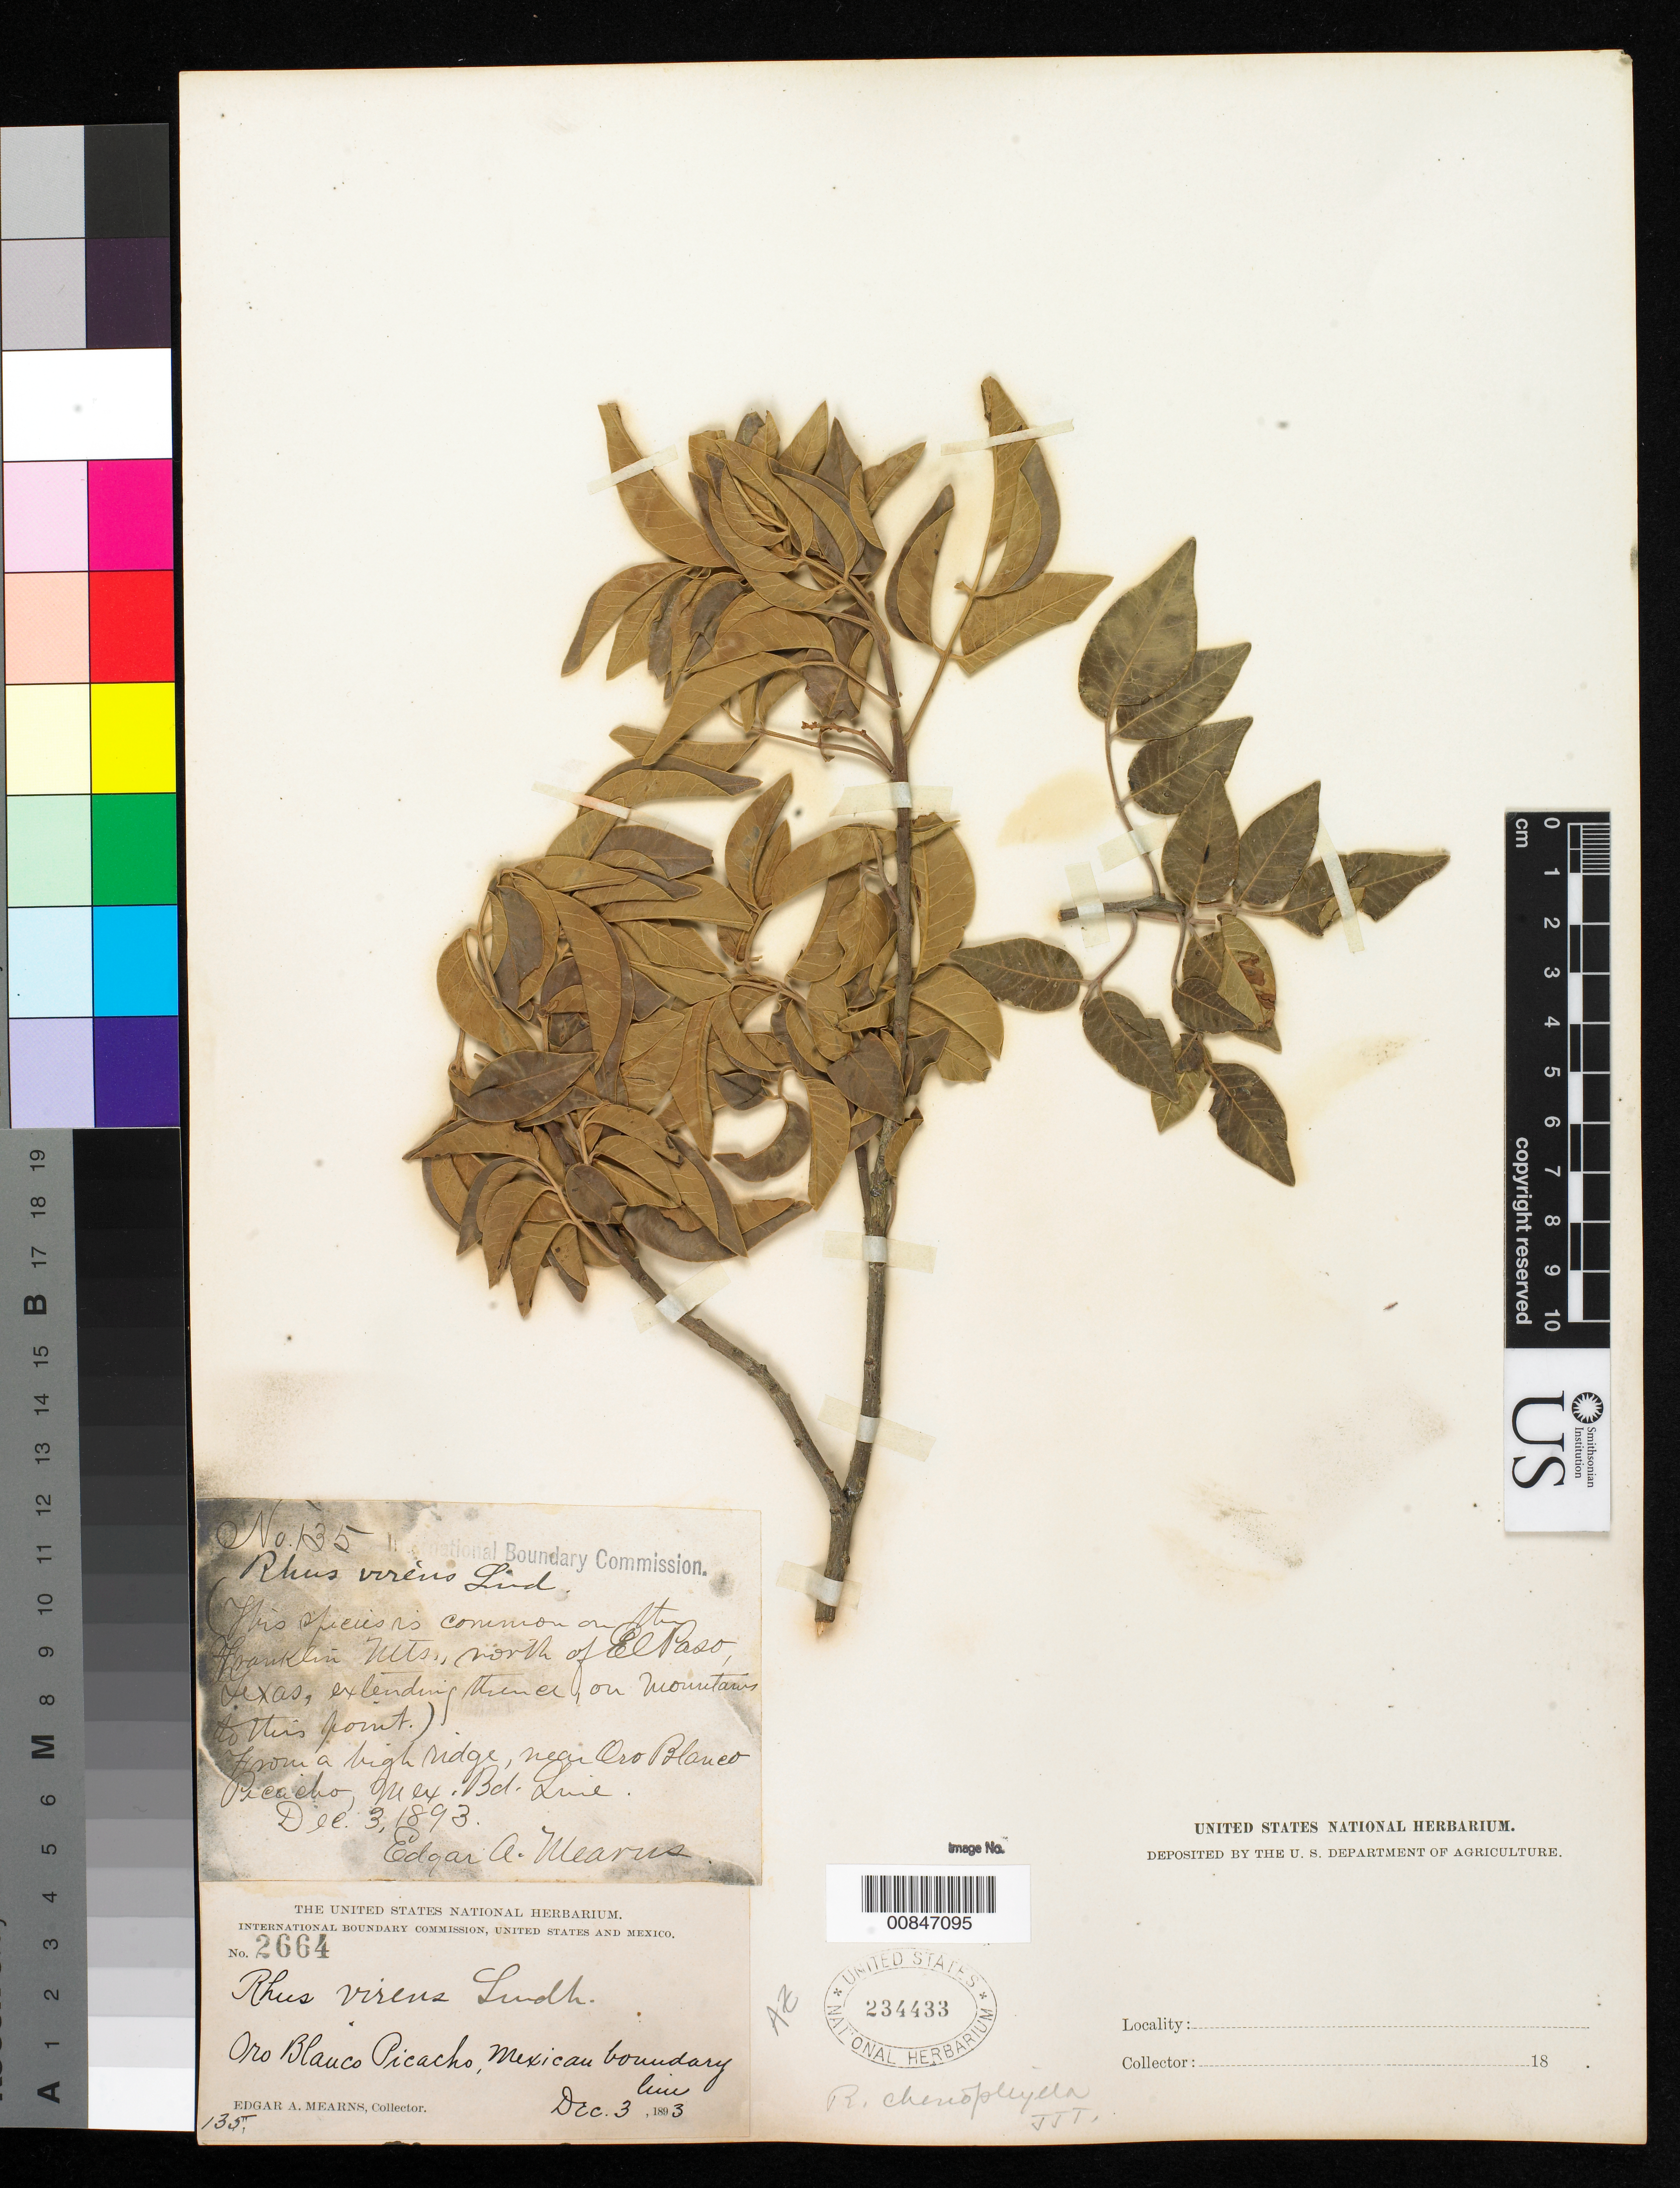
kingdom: Plantae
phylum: Tracheophyta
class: Magnoliopsida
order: Sapindales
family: Anacardiaceae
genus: Rhus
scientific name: Rhus choriophylla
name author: Wooton & Standl.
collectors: E. A. Mearns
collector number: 2664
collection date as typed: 03 Dec 1893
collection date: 1893-12-03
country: United States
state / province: Arizona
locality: Near Oro Blanco Picacho, Mexican Boundary Line.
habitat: High ridge.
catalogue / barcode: US 234433